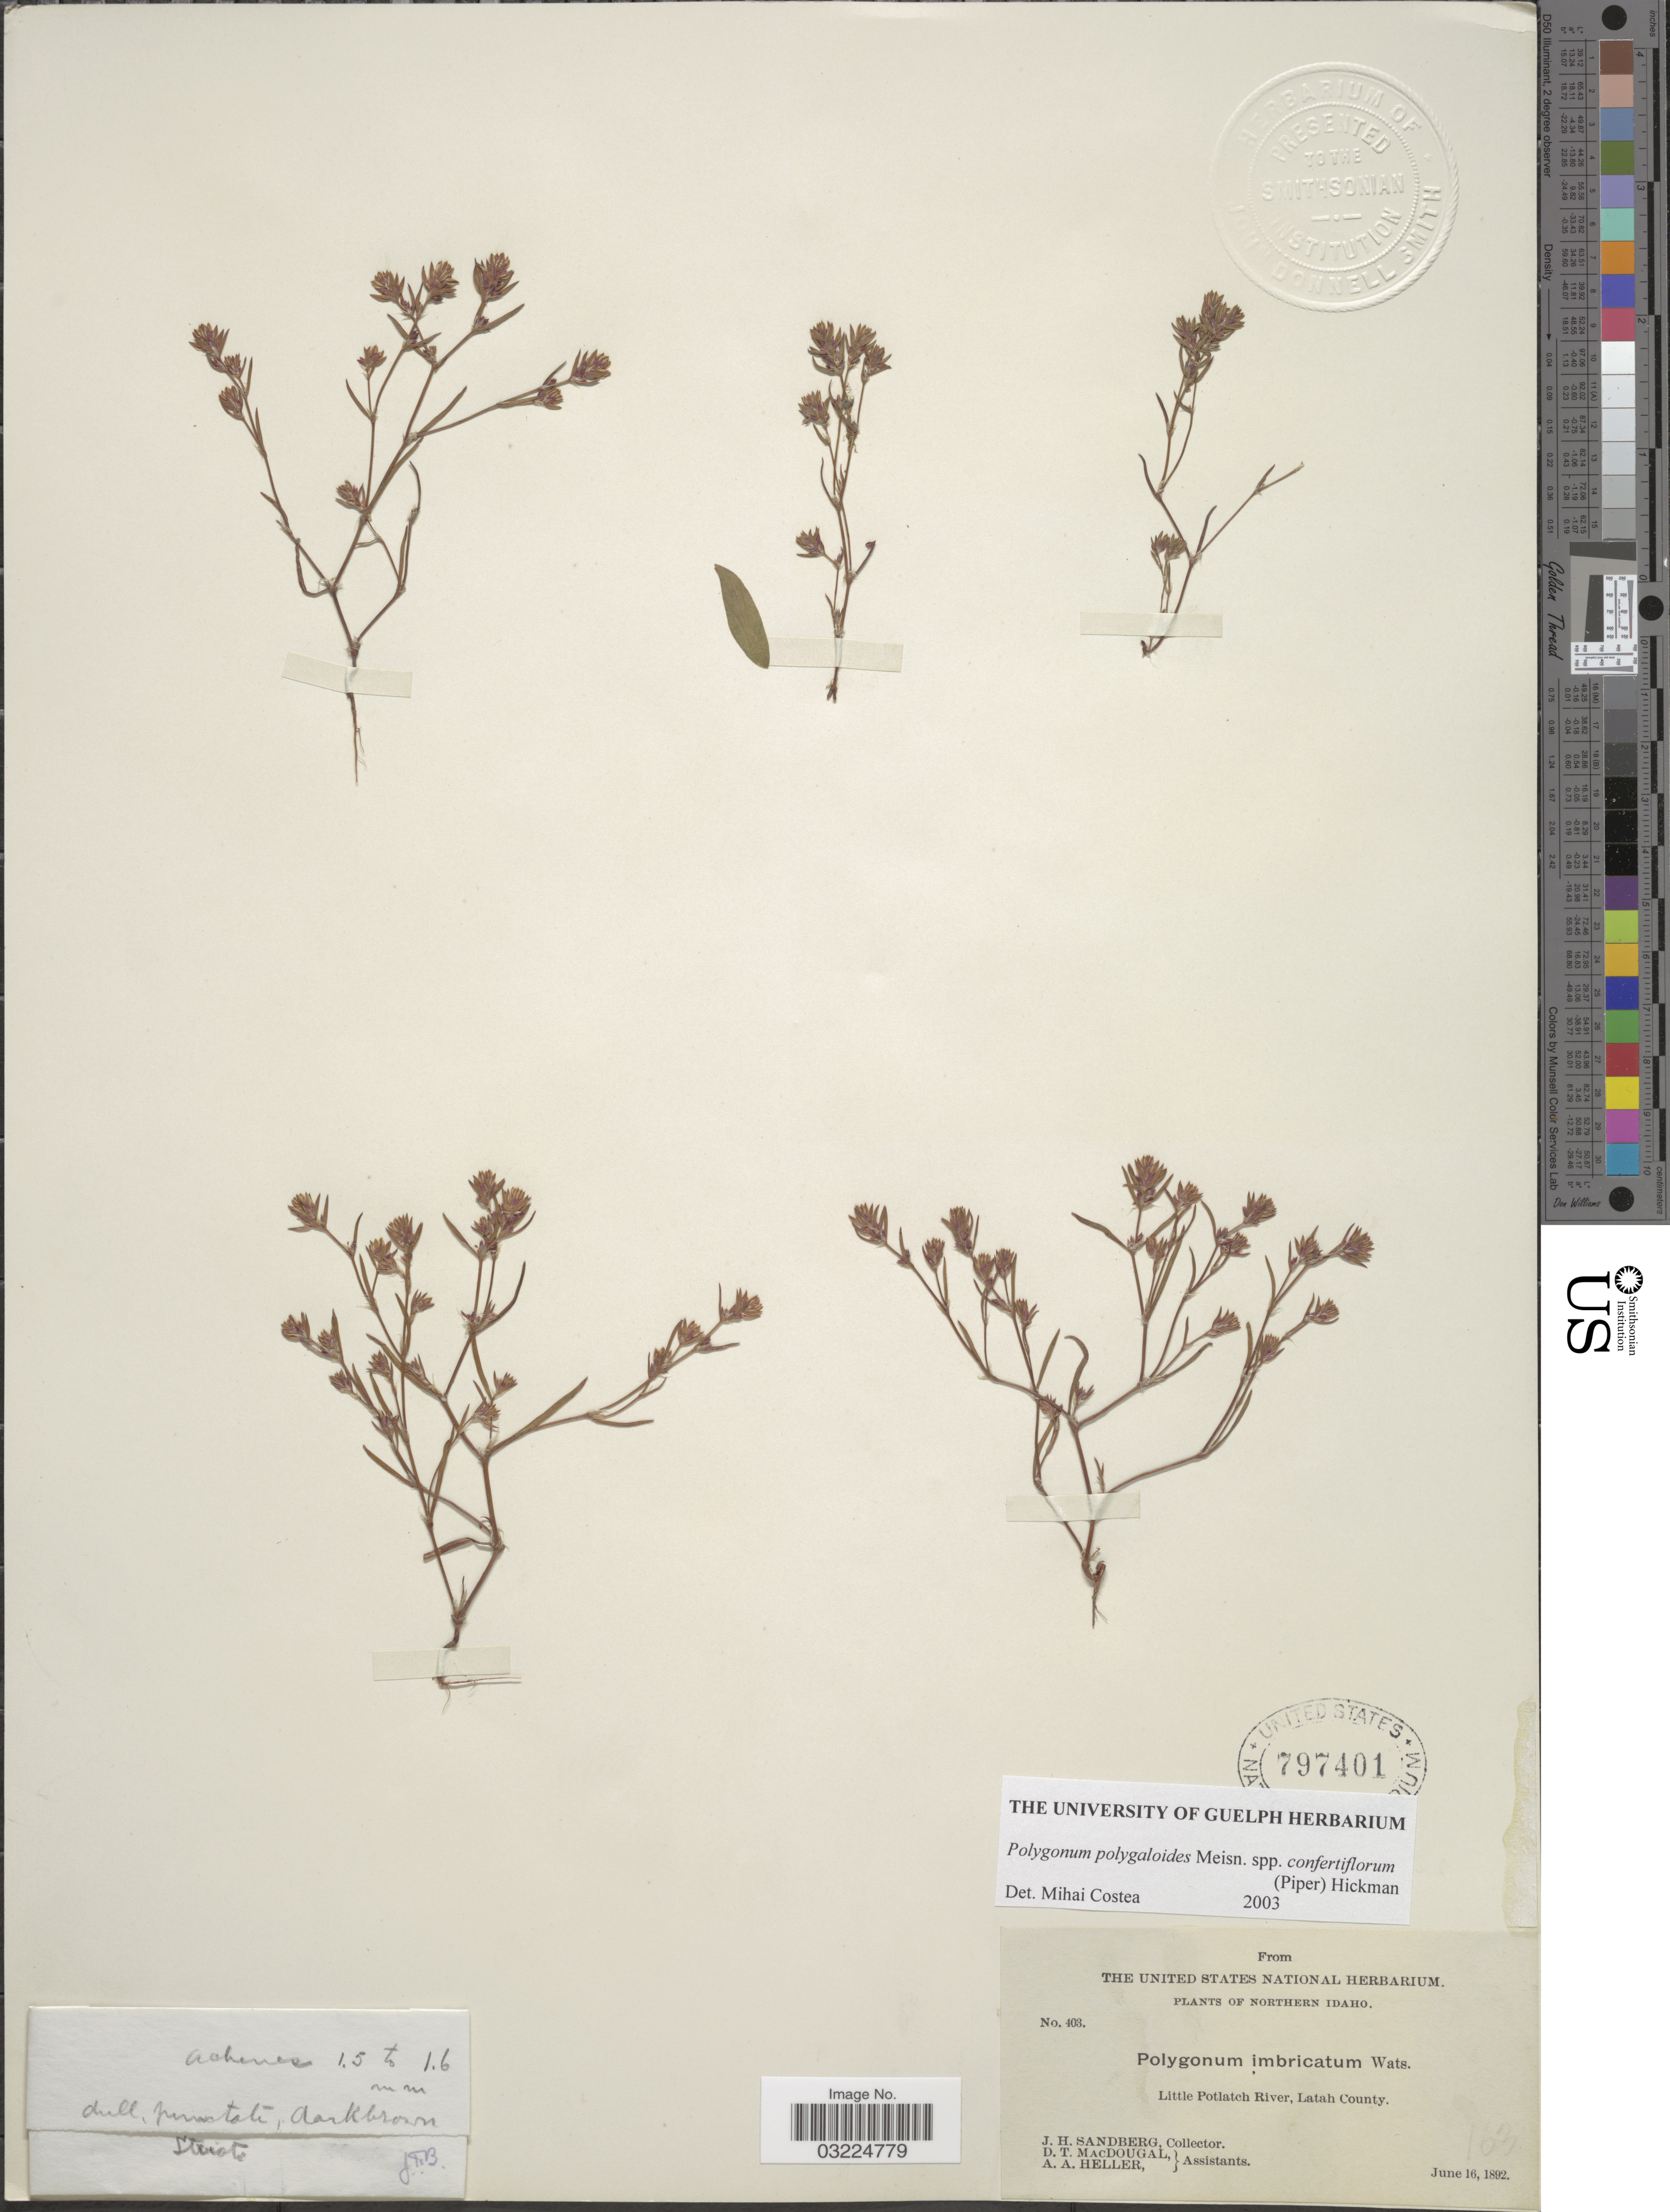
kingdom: Plantae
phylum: Tracheophyta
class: Magnoliopsida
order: Caryophyllales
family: Polygonaceae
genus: Polygonum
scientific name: Polygonum polygaloides subsp. confertiflorum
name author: (Nutt. ex Piper) Hickman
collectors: J. H. Sandberg, D. T. MacDougal & A. A. Heller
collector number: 403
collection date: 1892-06-16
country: United States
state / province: Idaho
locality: Northern Idaho. Little Potlatch River, Latah County.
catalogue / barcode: US 797401